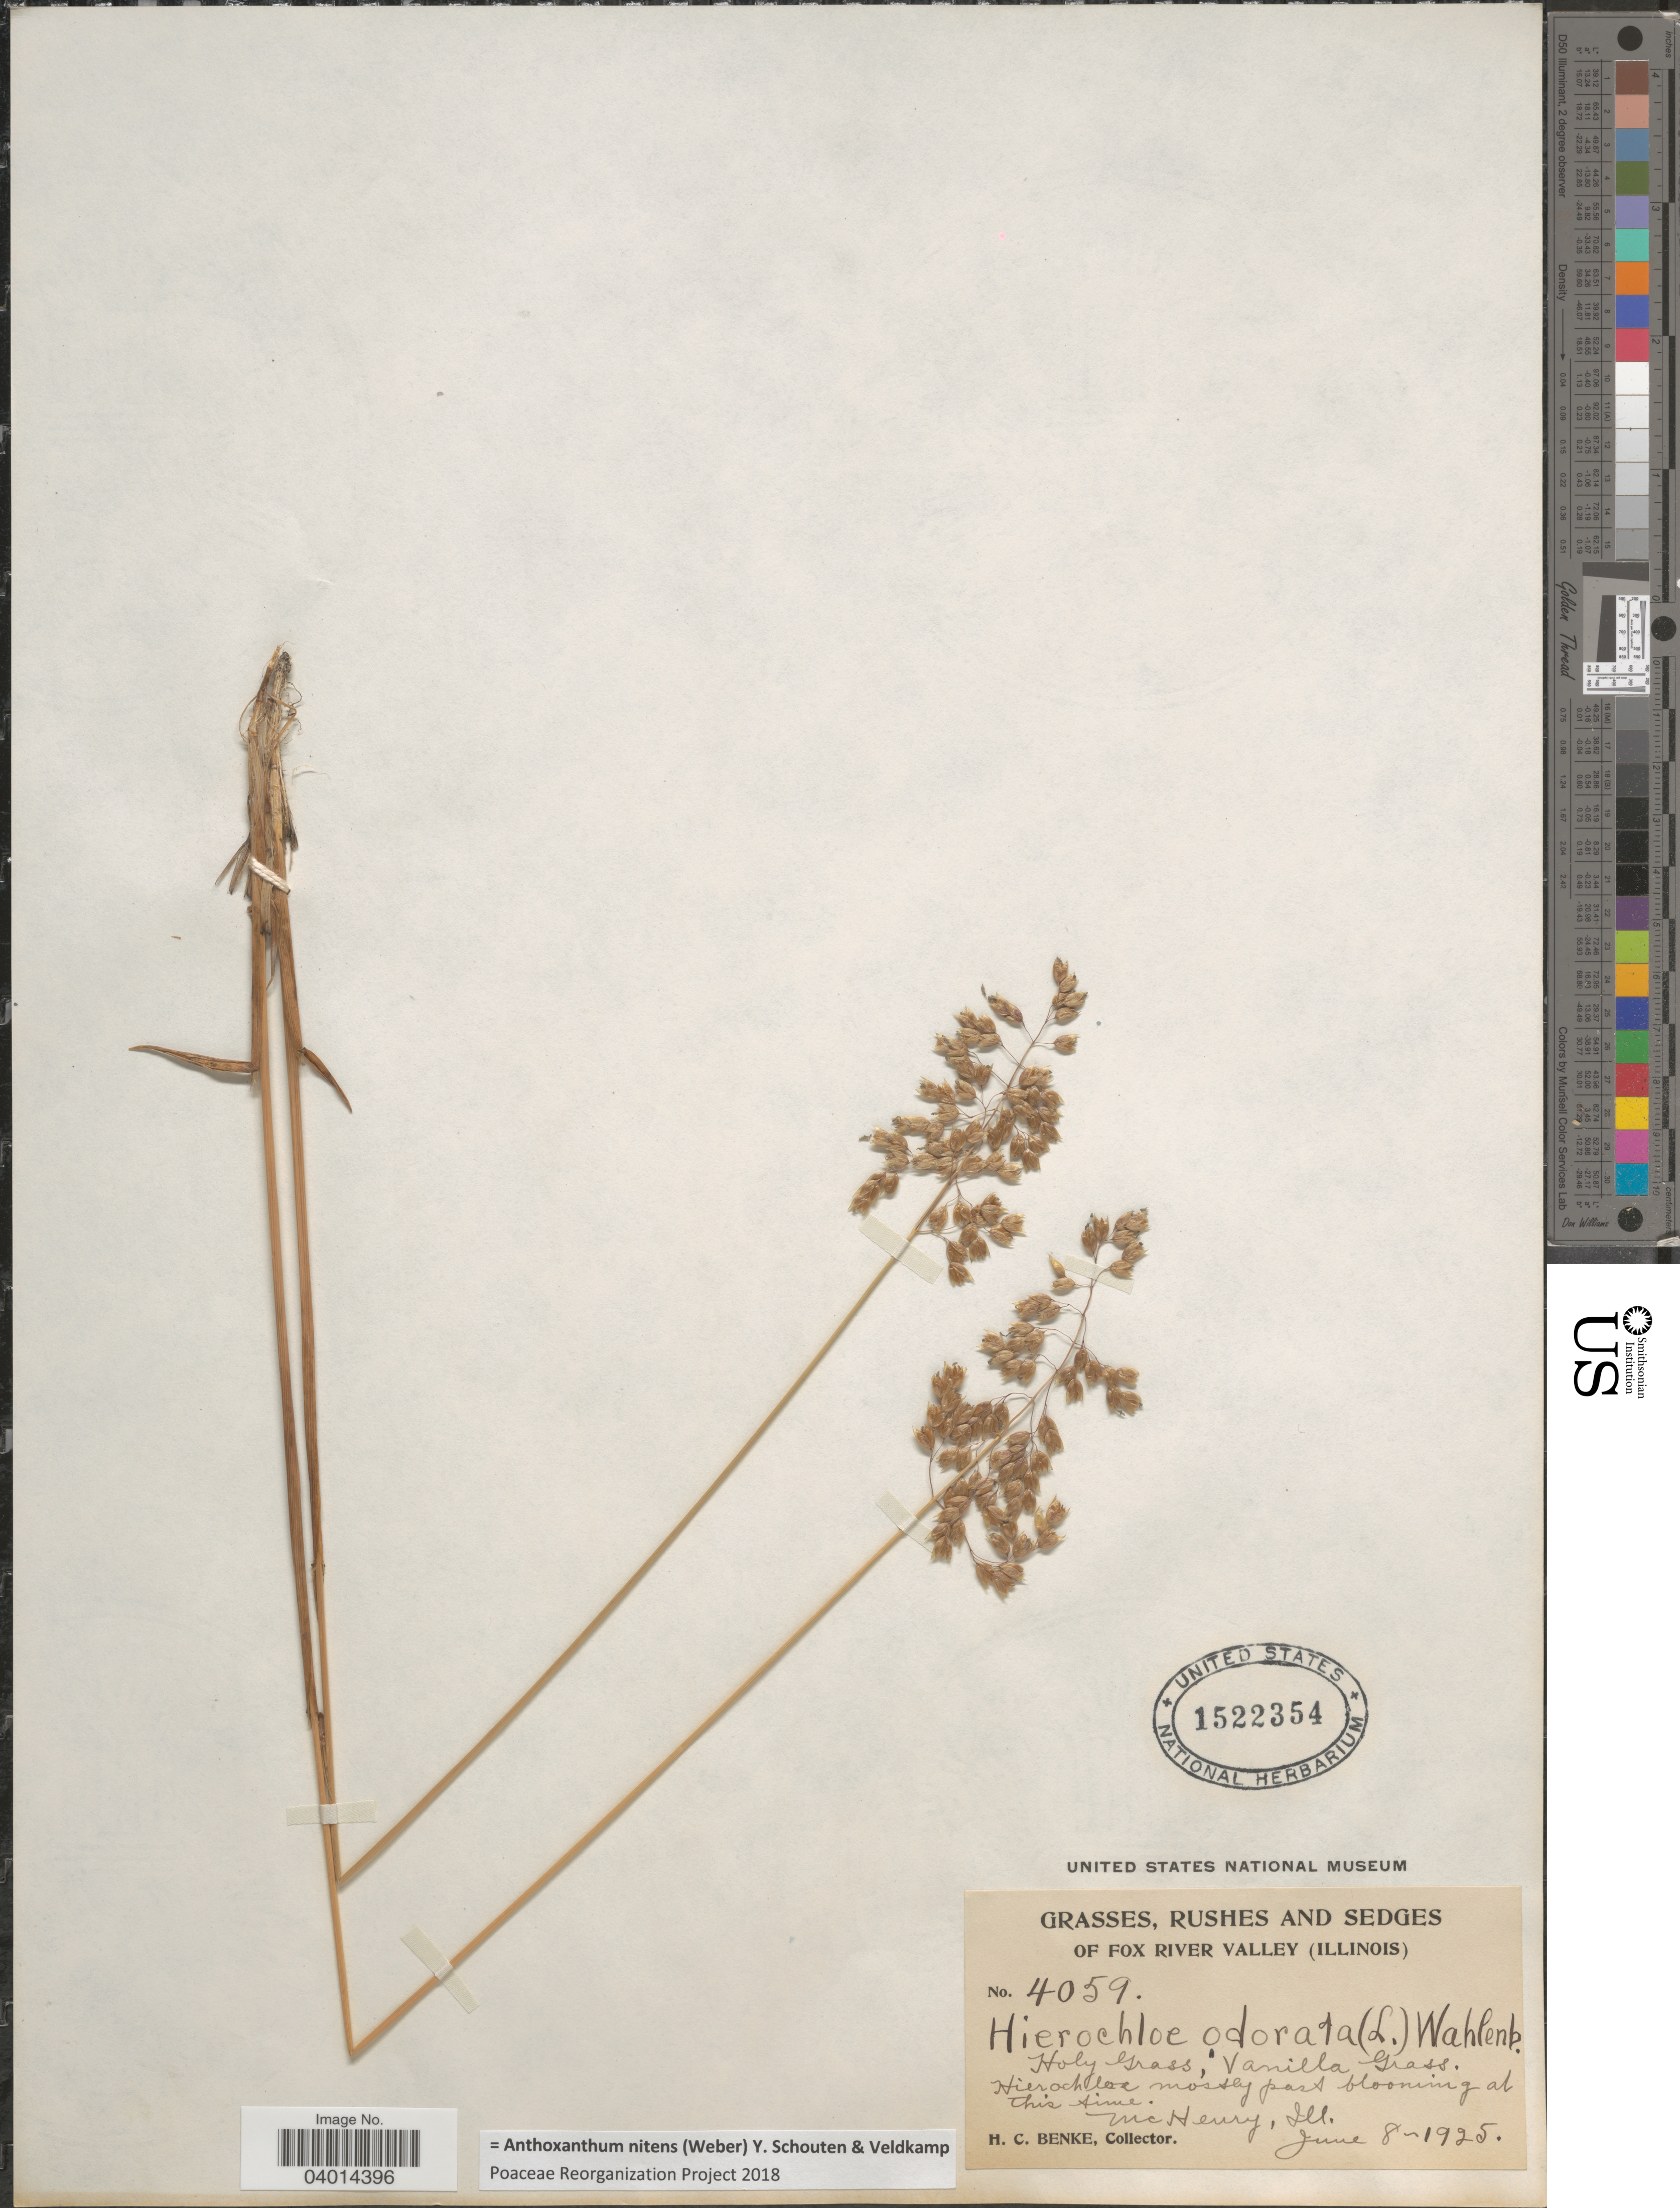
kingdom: Plantae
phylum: Tracheophyta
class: Liliopsida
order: Poales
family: Poaceae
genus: Anthoxanthum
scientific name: Anthoxanthum nitens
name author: (G.H. Weber) R.T.A. Schouten & Veldkamp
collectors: H. Benke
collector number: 4059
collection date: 1925-06-08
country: United States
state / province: Illinois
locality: Fox River Valley. McHenry.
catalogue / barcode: US 1522354